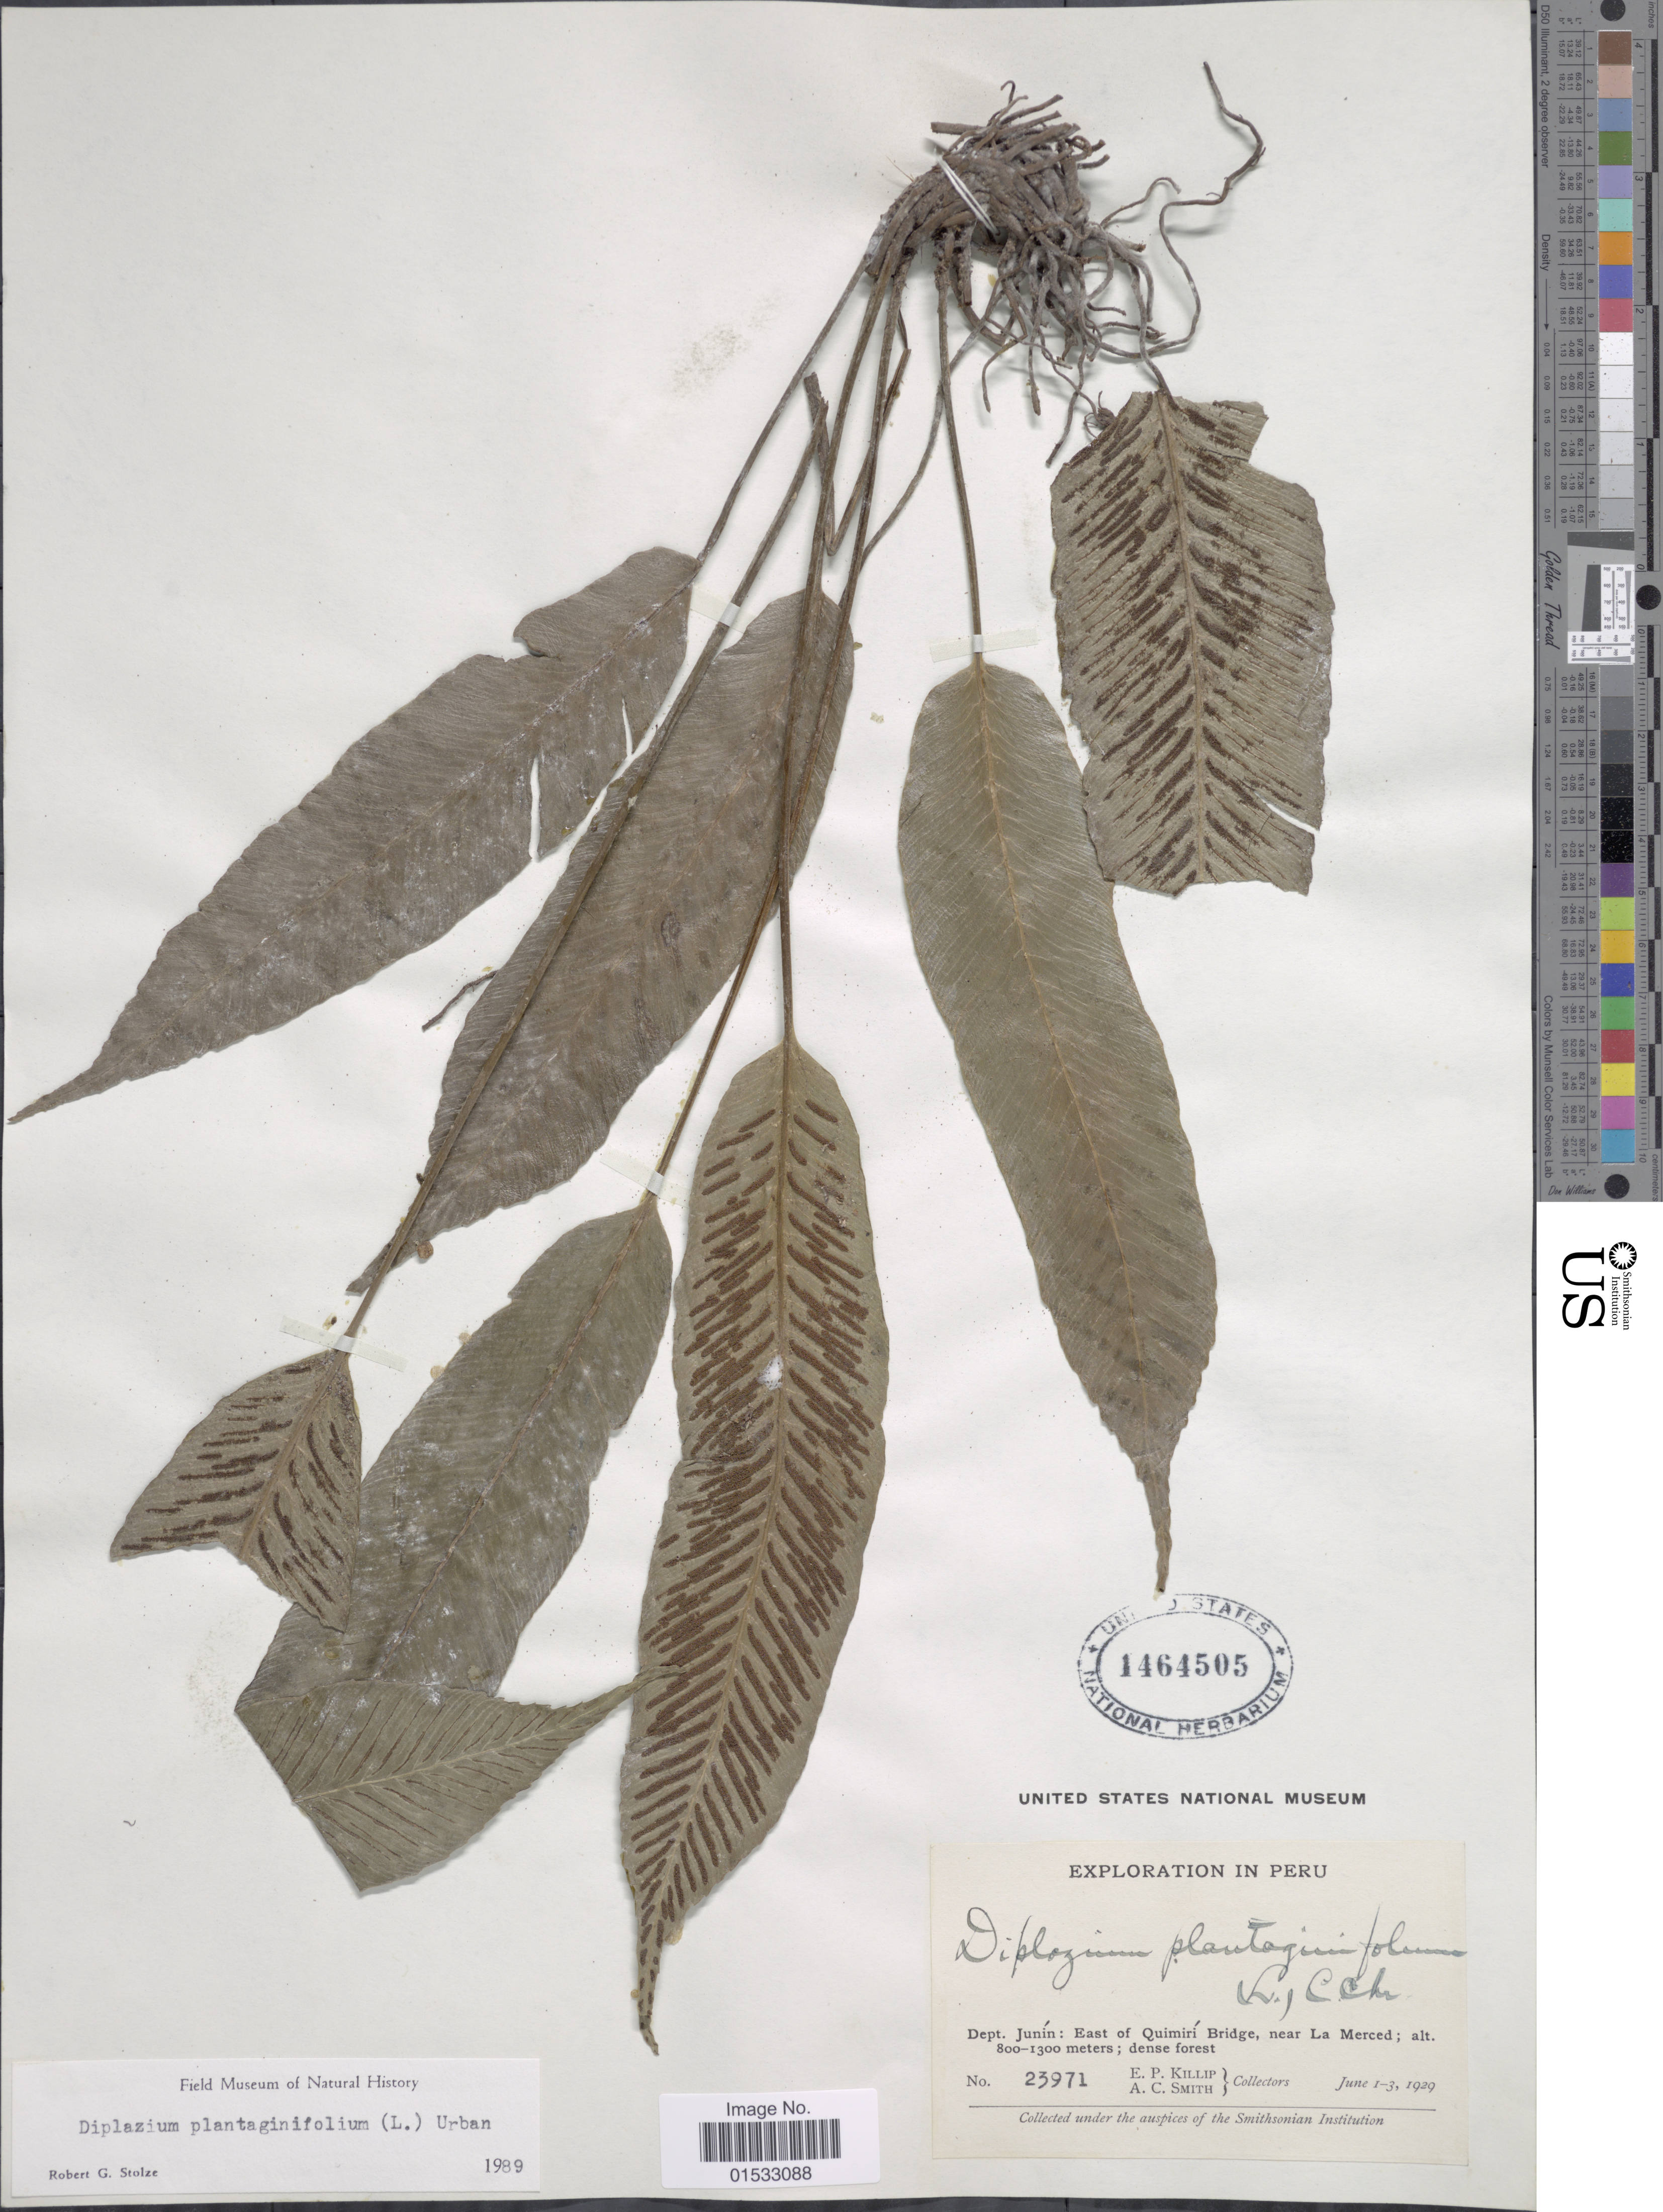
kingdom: Plantae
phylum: Tracheophyta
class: Polypodiopsida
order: Polypodiales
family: Athyriaceae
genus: Diplazium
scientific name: Diplazium plantaginifolium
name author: (L.) Urb.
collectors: E. P. Killip & A. C. Smith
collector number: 23971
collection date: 1929-06-01/1929-06-03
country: Peru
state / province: Junín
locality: East of Quimirí Bridge, near La Merced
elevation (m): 800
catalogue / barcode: US 1464505